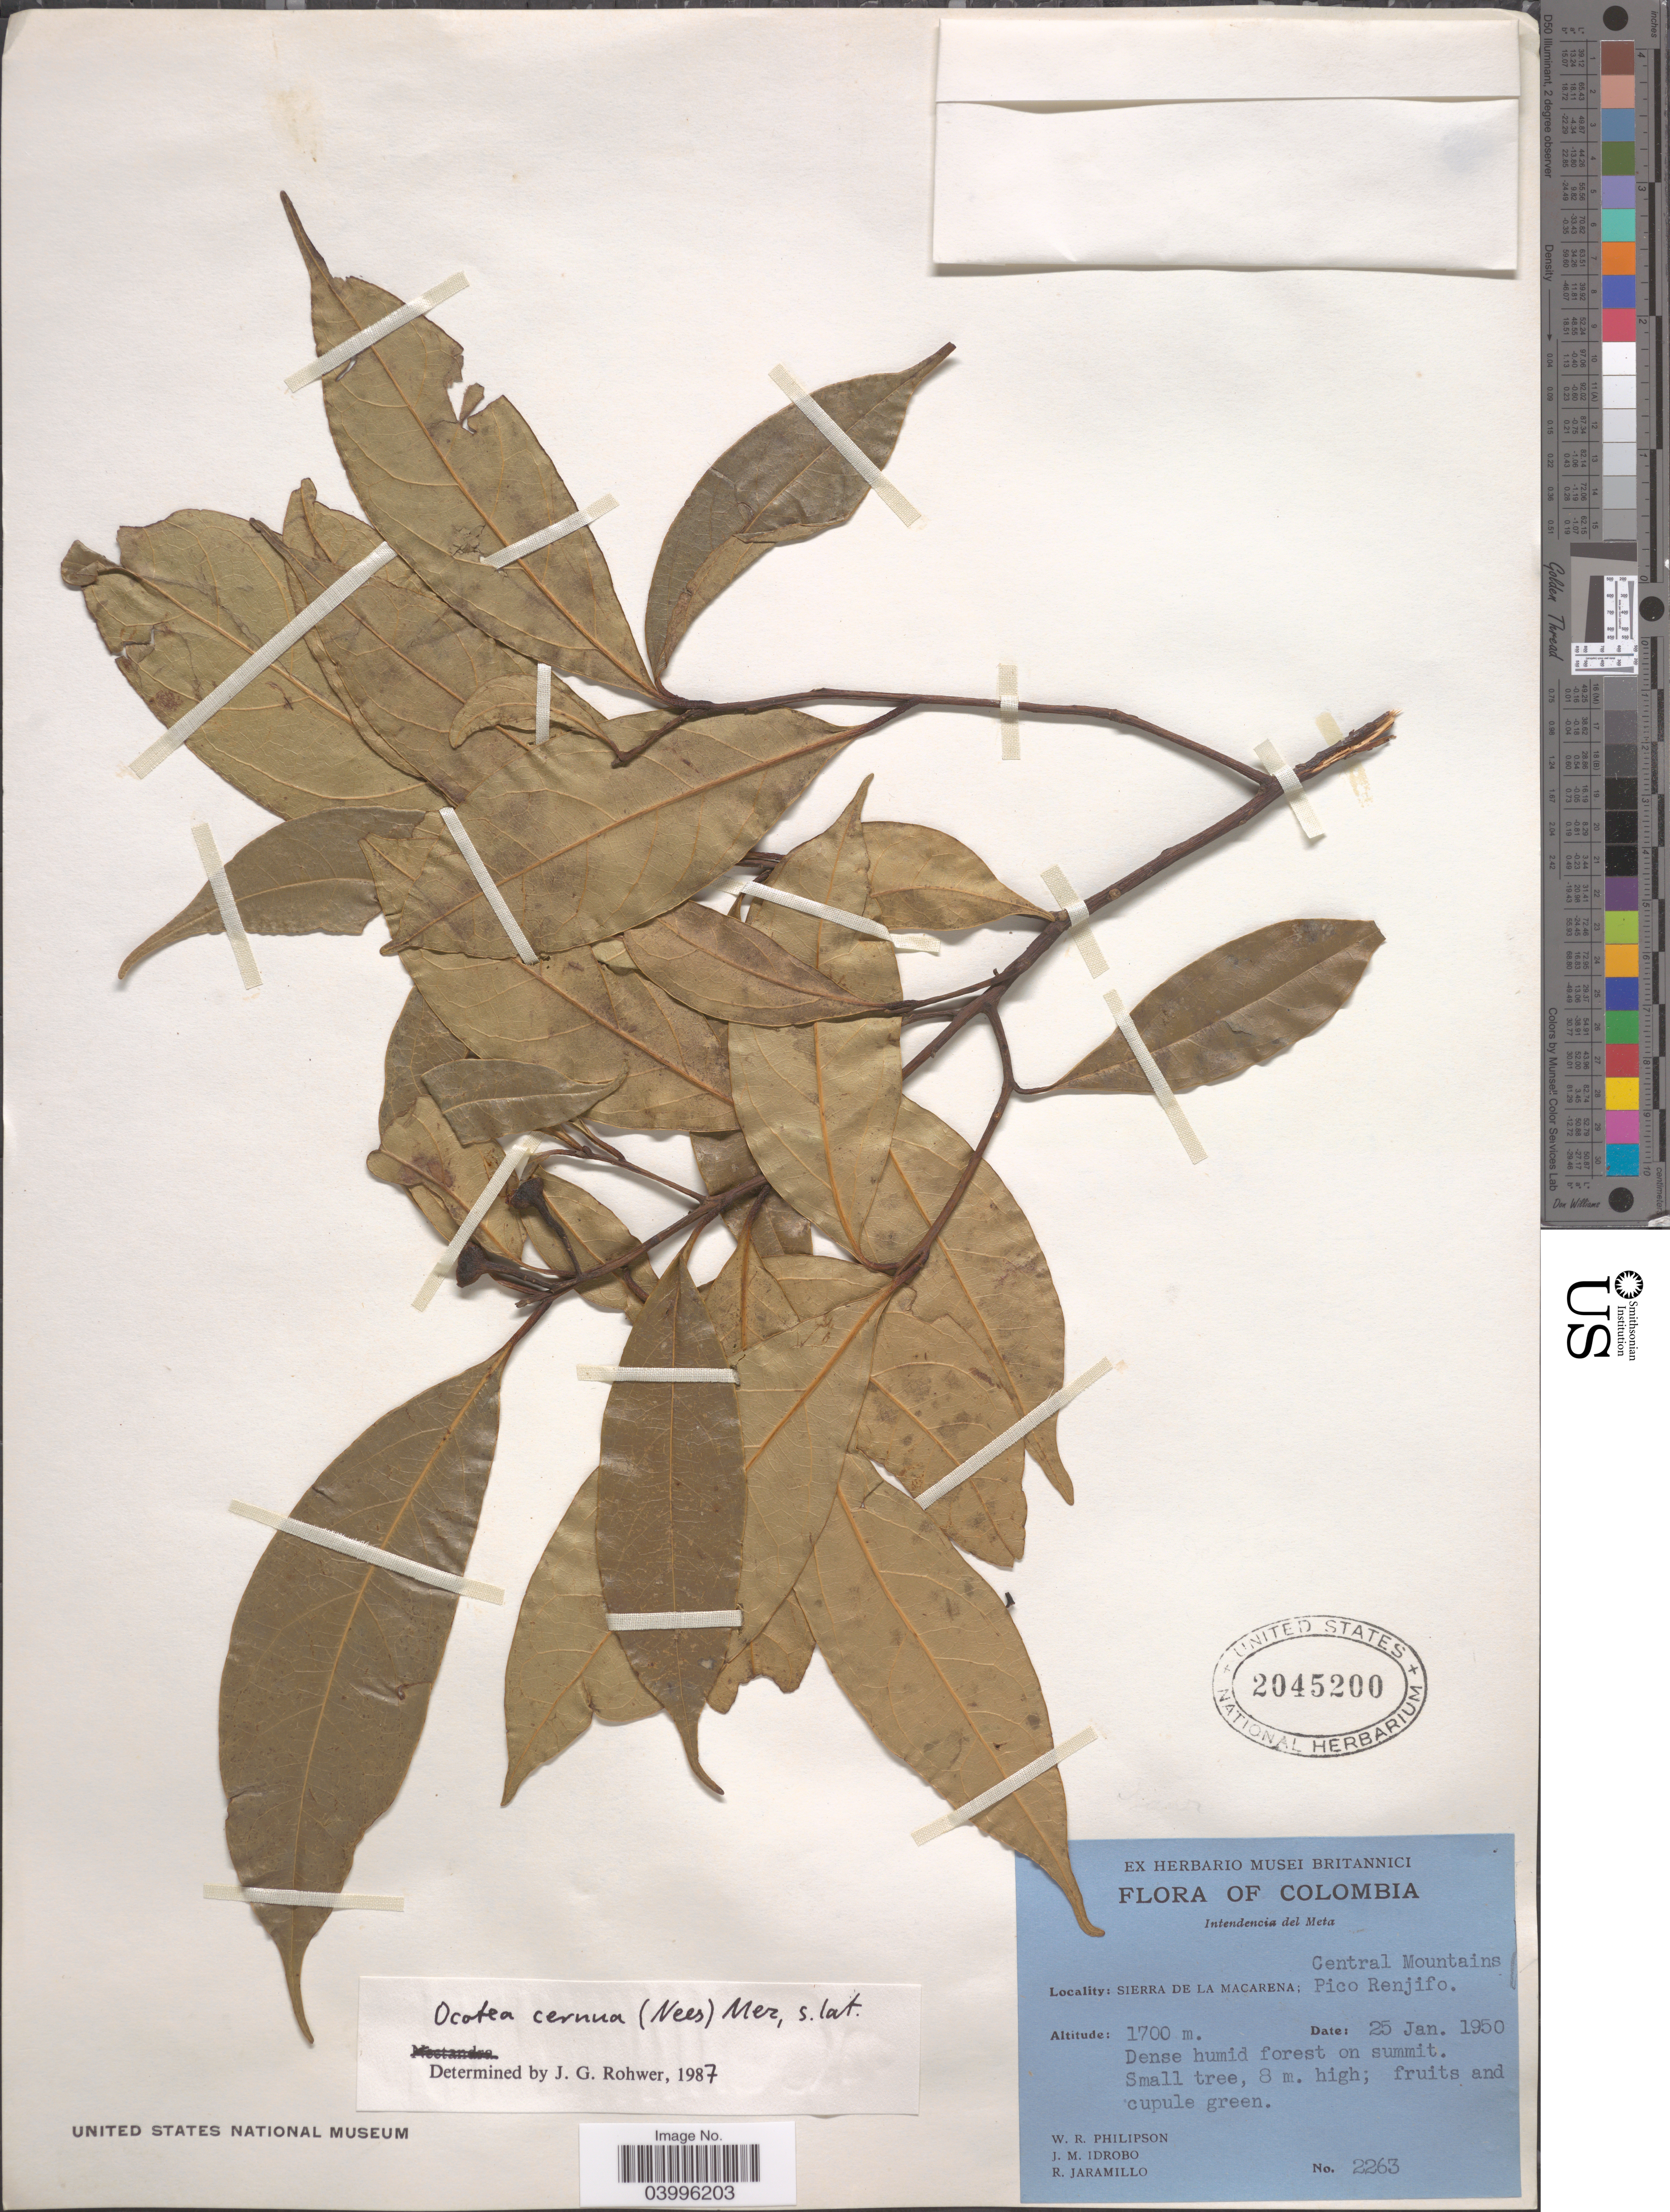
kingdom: Plantae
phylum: Tracheophyta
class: Magnoliopsida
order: Laurales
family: Lauraceae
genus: Ocotea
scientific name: Ocotea cernua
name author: (Nees) Mez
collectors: W. R. Philipson, J. M. Idrobo & R. Jaramillo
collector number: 2263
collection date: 1950-01-25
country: Colombia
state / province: Meta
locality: Intendencia del Meta. Sierra de La Macarena; Central Mountains. Pico Renjifo.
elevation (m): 1700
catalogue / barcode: US 2045200